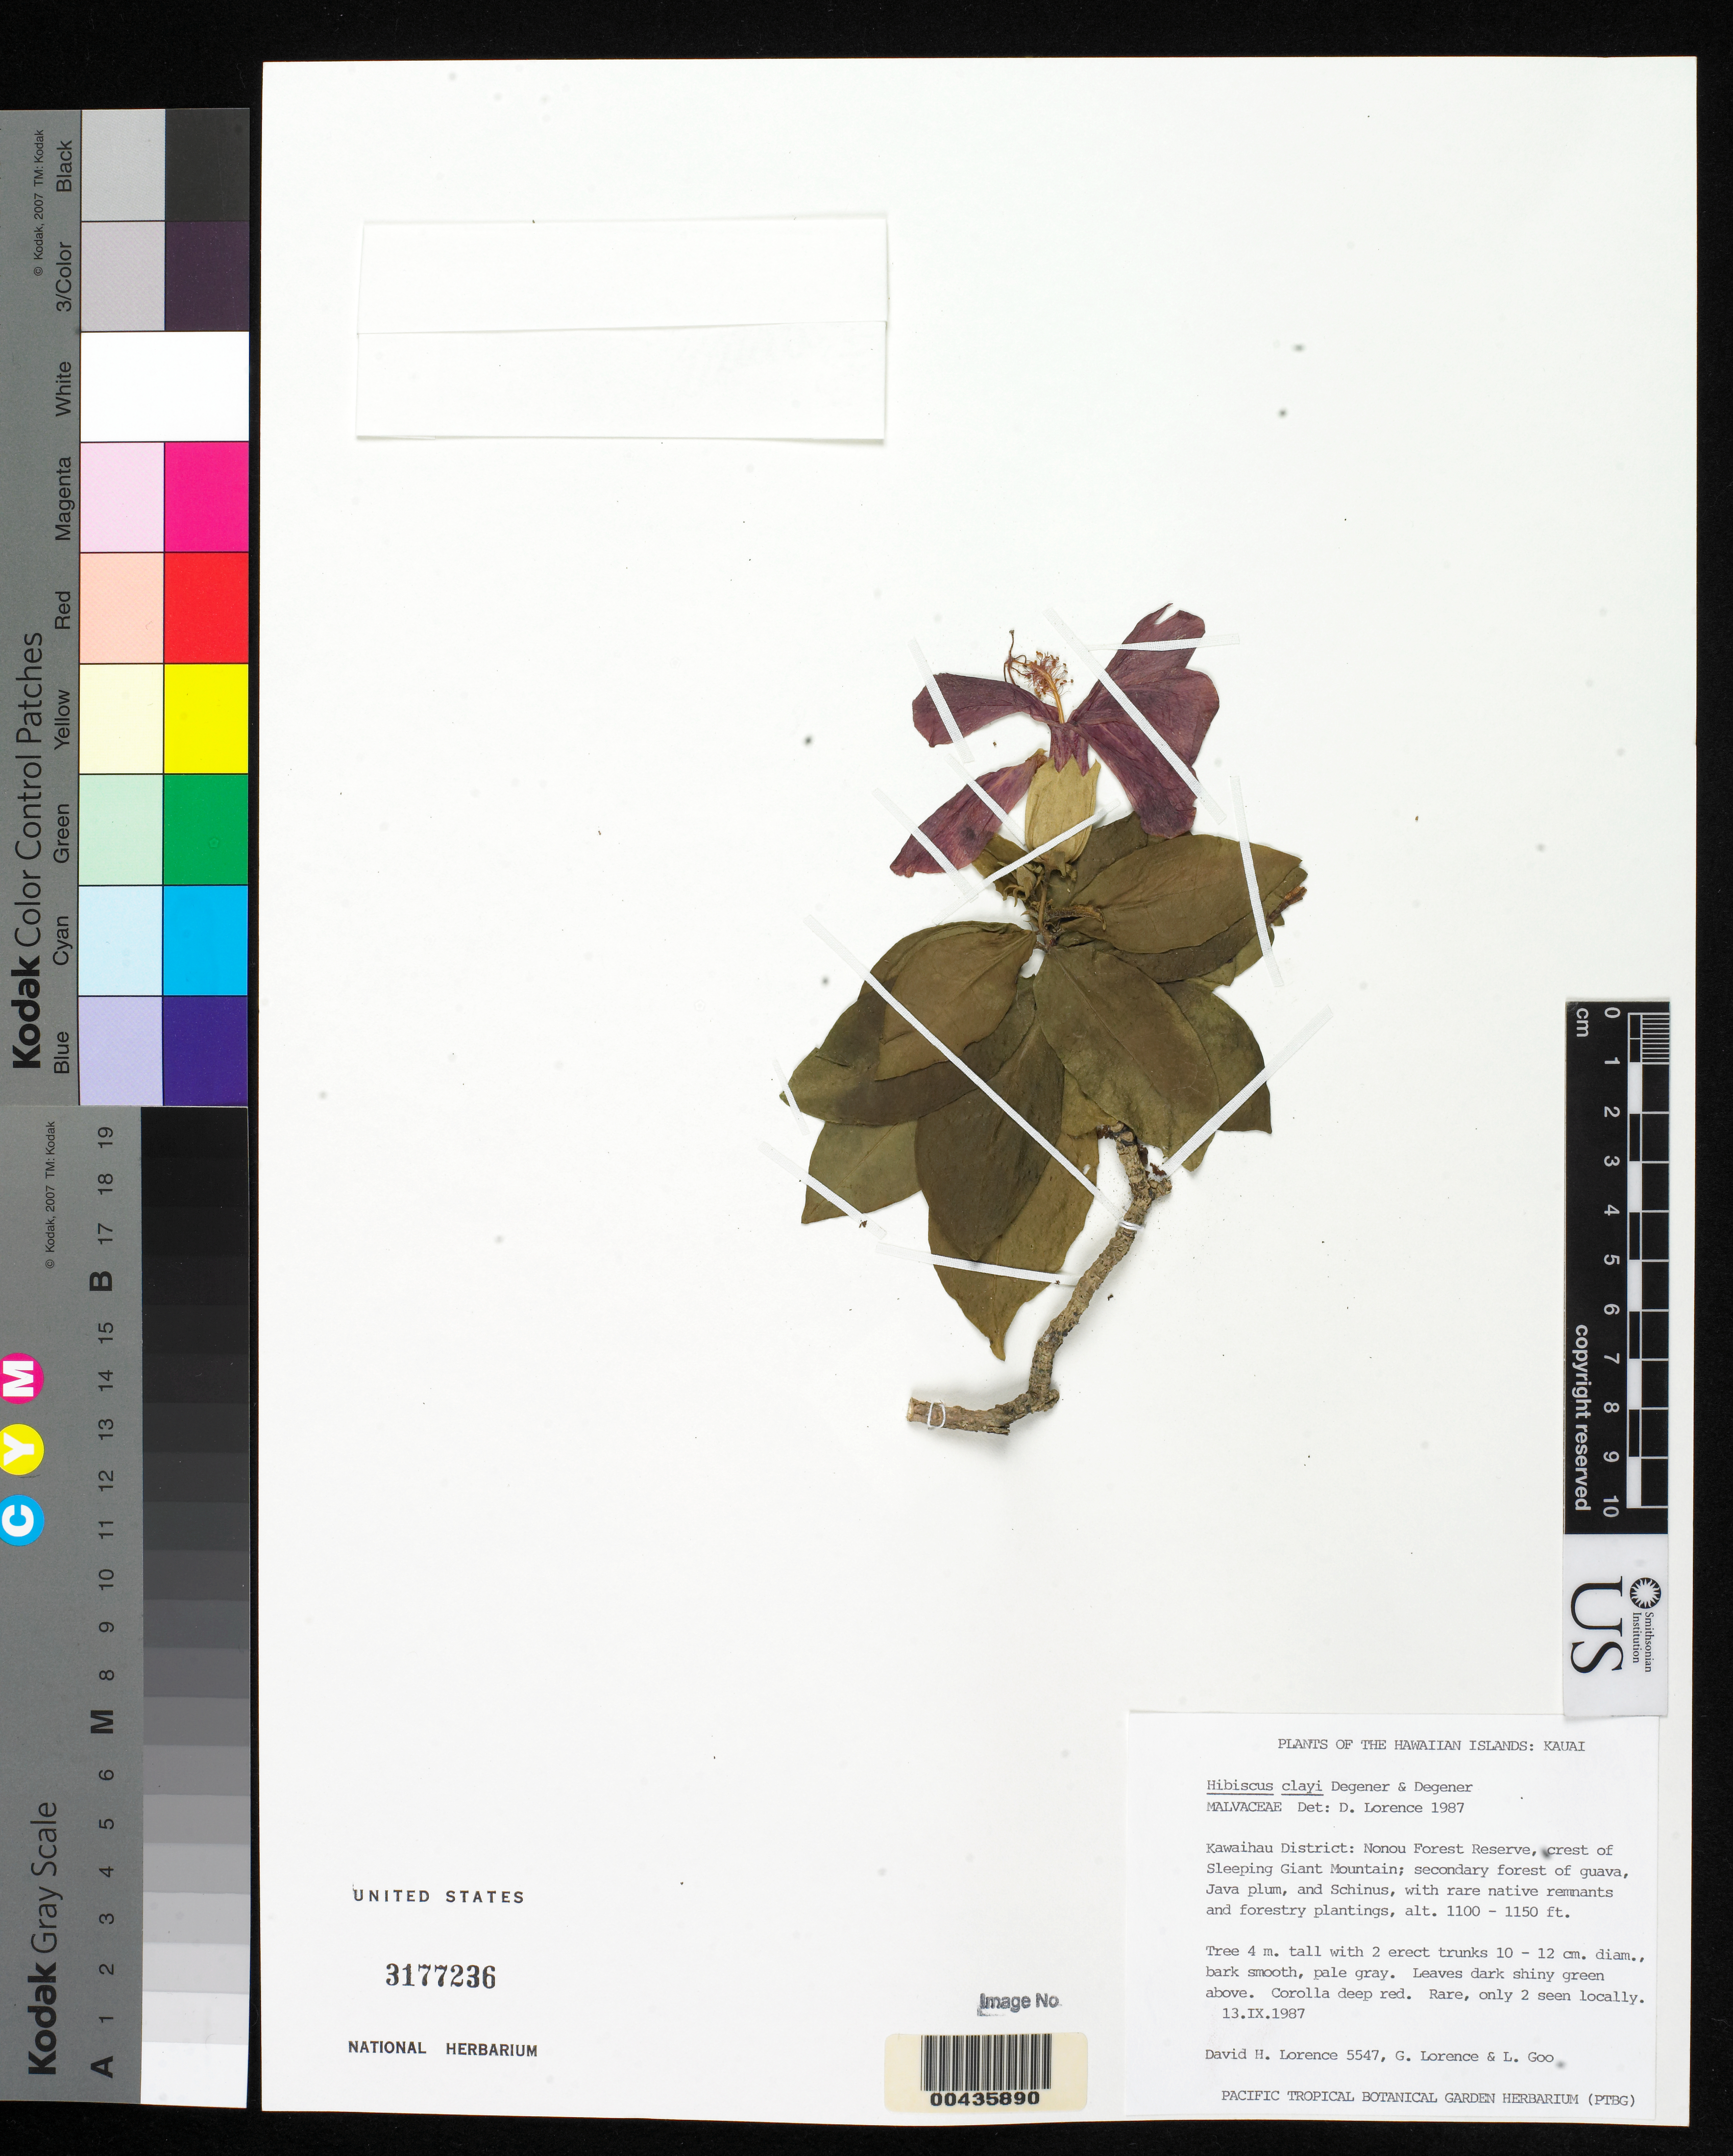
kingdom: Plantae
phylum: Tracheophyta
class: Magnoliopsida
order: Malvales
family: Malvaceae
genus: Hibiscus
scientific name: Hibiscus clayi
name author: O. Deg. & I. Deg.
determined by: Lorence, D. L.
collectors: D. Lorence, G. Lorence & L. Goo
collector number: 5547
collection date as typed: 13 Sep 1987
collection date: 1987-09-13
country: United States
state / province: Hawaii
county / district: Kauai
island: Kaua'i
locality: Kawaihau District, Nonou Forest Reserve, crest of Sleeping Giant Mountain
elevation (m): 335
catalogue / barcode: US 3177236